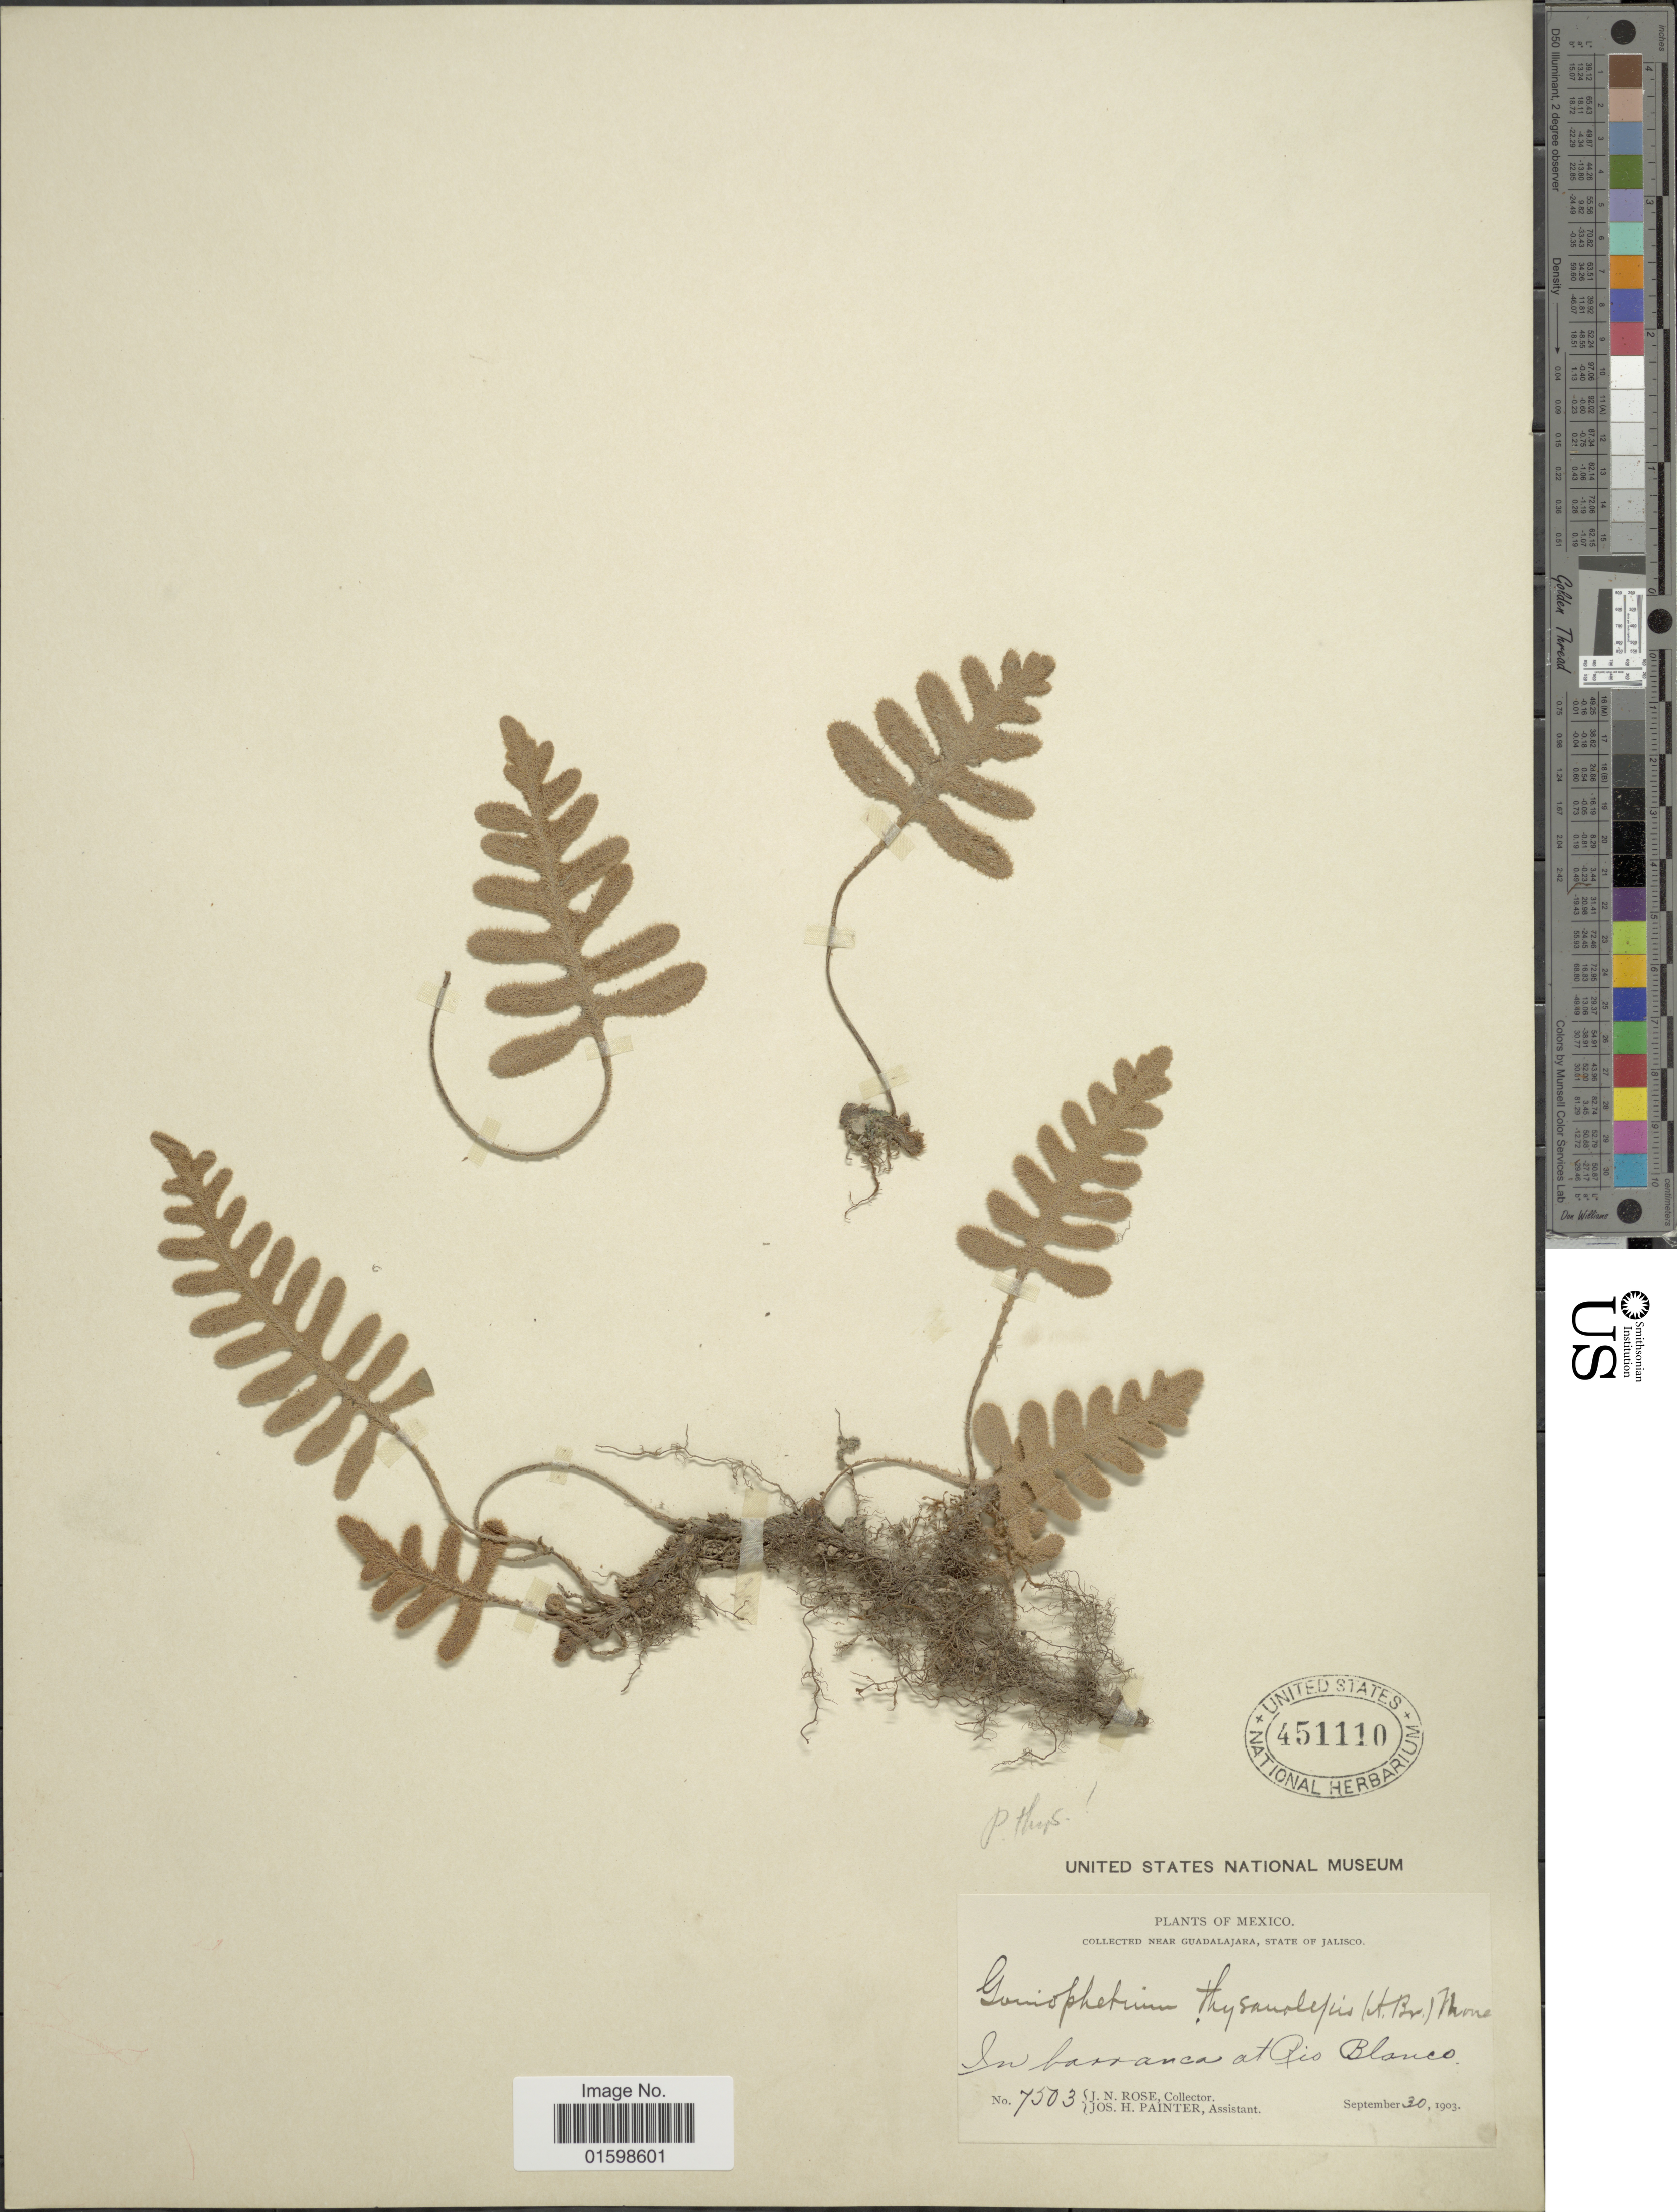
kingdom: Plantae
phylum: Tracheophyta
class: Polypodiopsida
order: Polypodiales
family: Polypodiaceae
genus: Pleopeltis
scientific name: Pleopeltis thyssanolepis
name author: (A. Braun ex Klotzsch) E.G. Andrews & Windham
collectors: J. N. Rose & J. H. Painter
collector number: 7503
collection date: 1903-09-30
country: Mexico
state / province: Jalisco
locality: Guadalajara, state of Jalsico, in barrancos at Rio Blanco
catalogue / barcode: US 451110